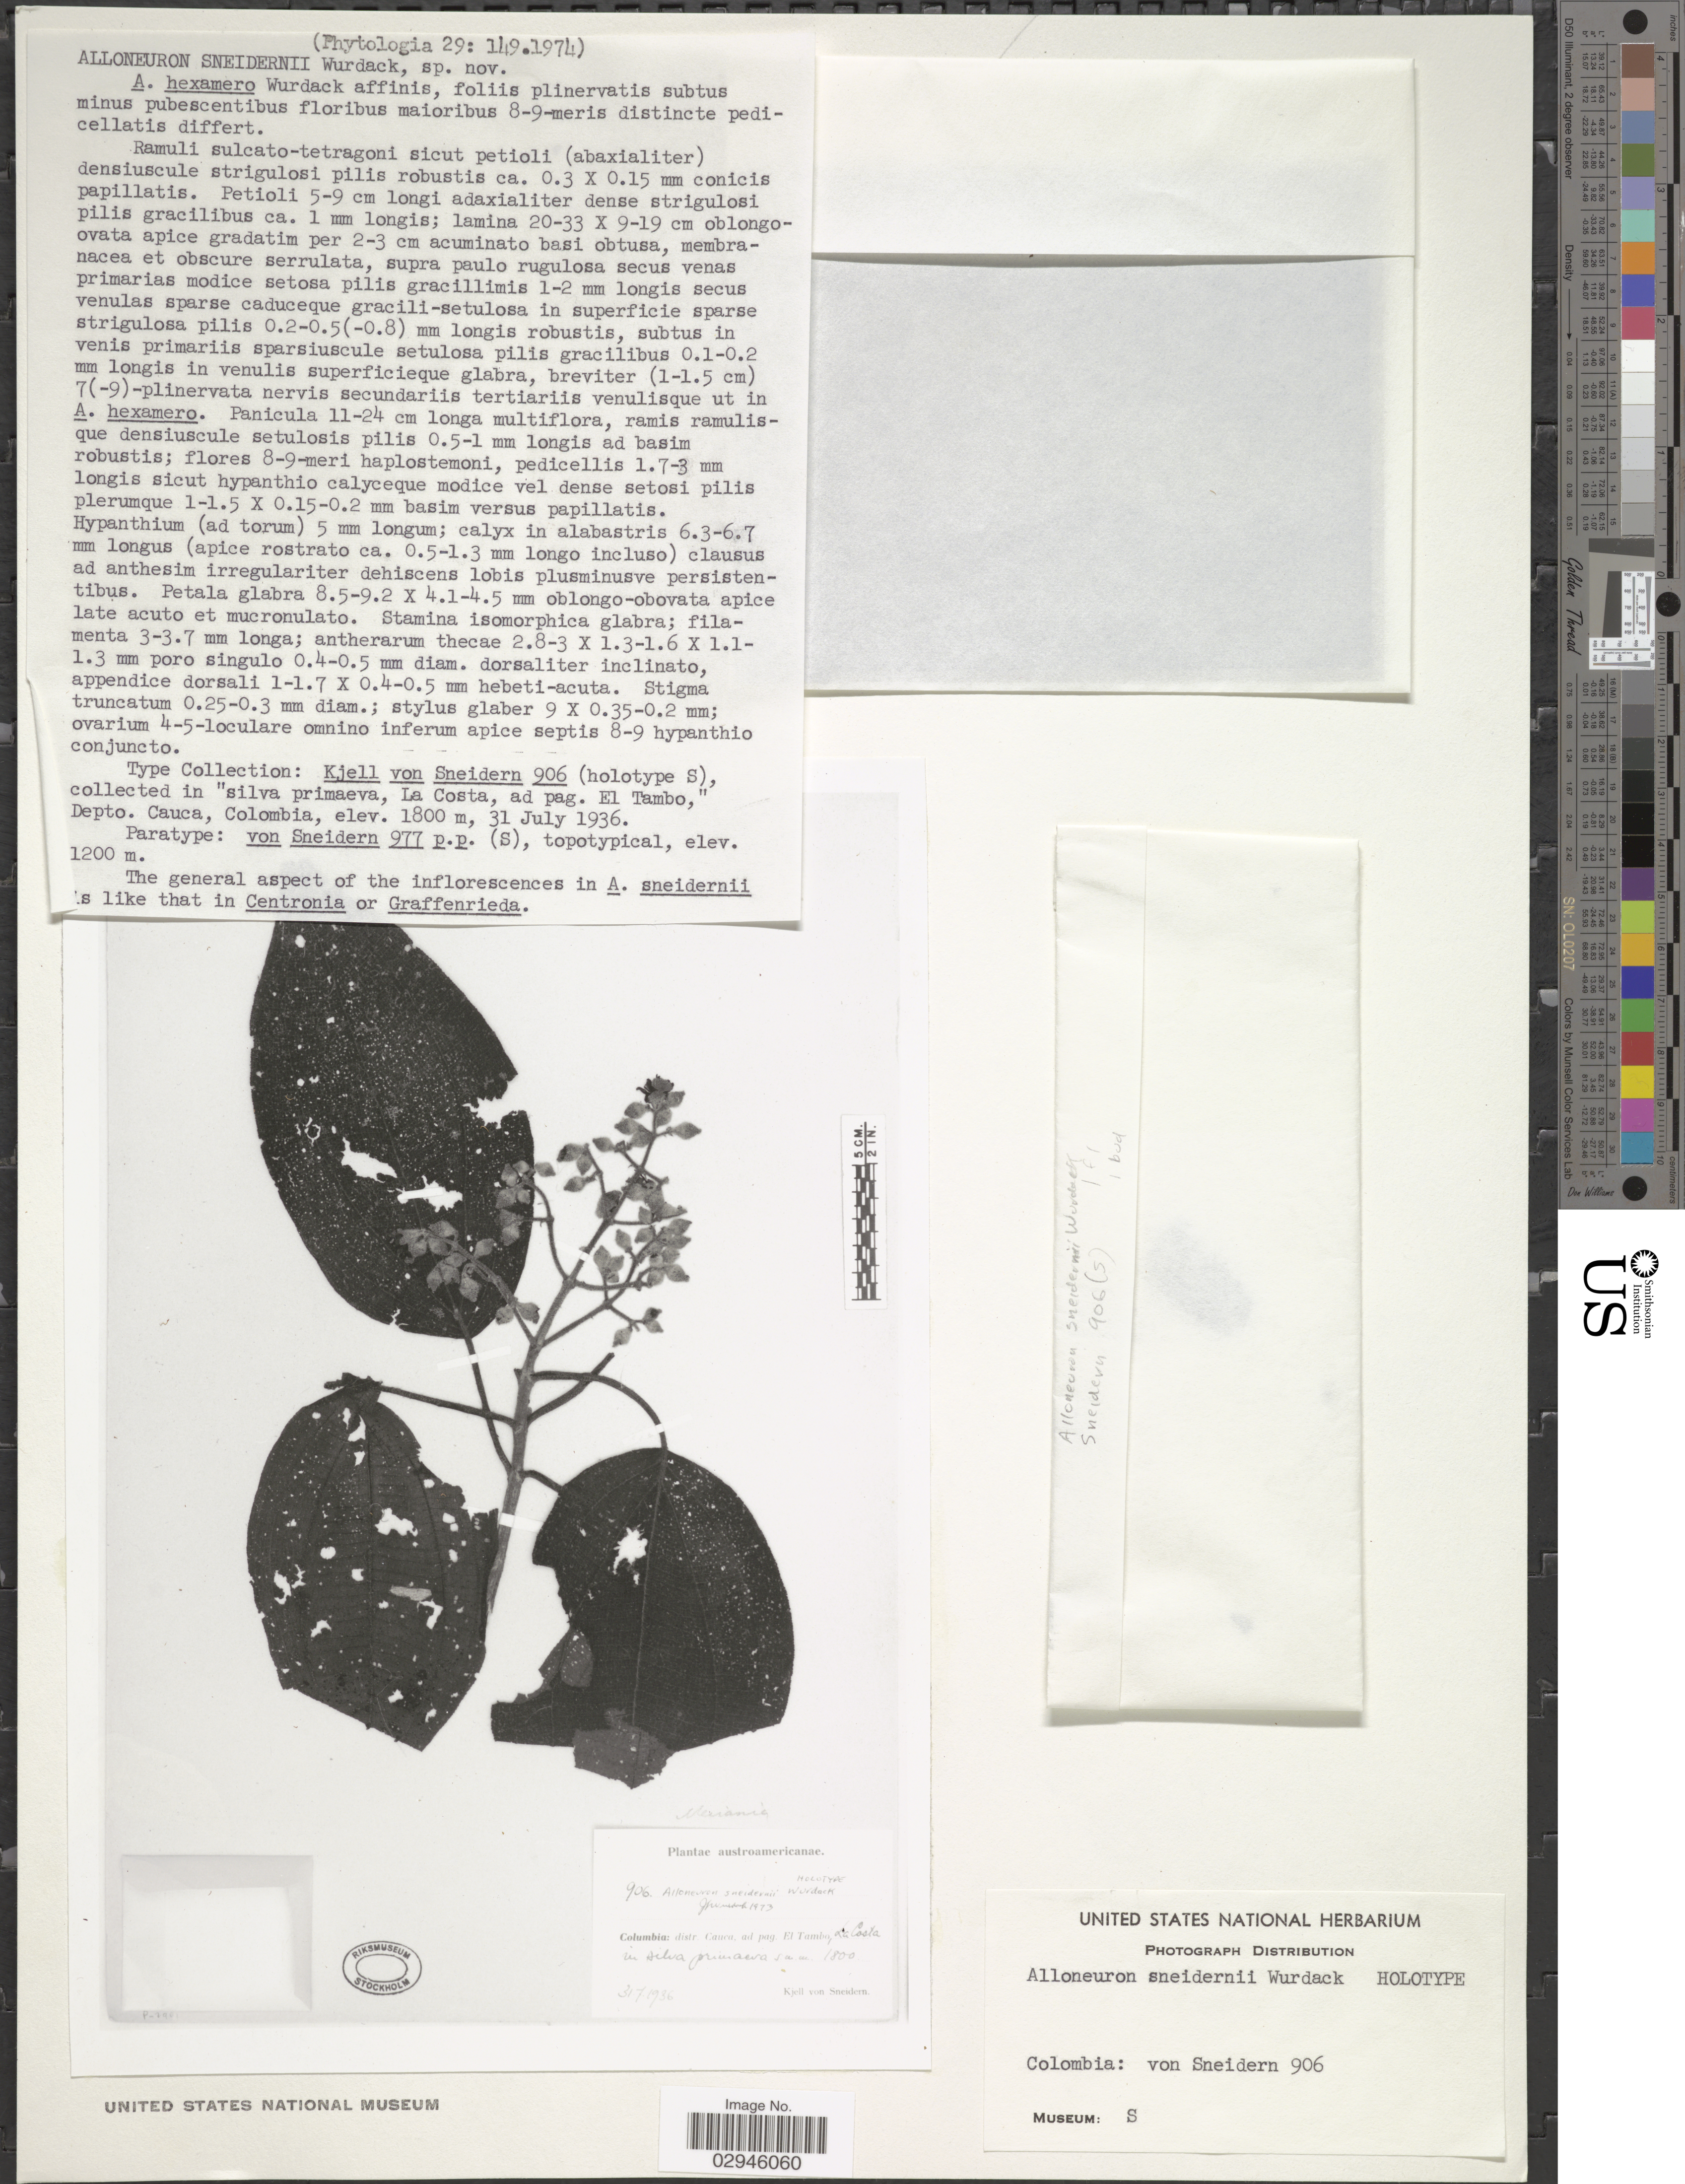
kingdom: Plantae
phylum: Tracheophyta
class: Magnoliopsida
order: Myrtales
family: Melastomataceae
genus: Wurdastom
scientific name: Wurdastom sneidernii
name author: (Wurdack) B. Walln.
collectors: K. von Sneidern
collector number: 906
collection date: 1936-07-31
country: Colombia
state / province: Cauca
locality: Distr. Cauca, ad pag. El Tambo, La Costa in silva primaeva. Austroamericanae.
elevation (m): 1800